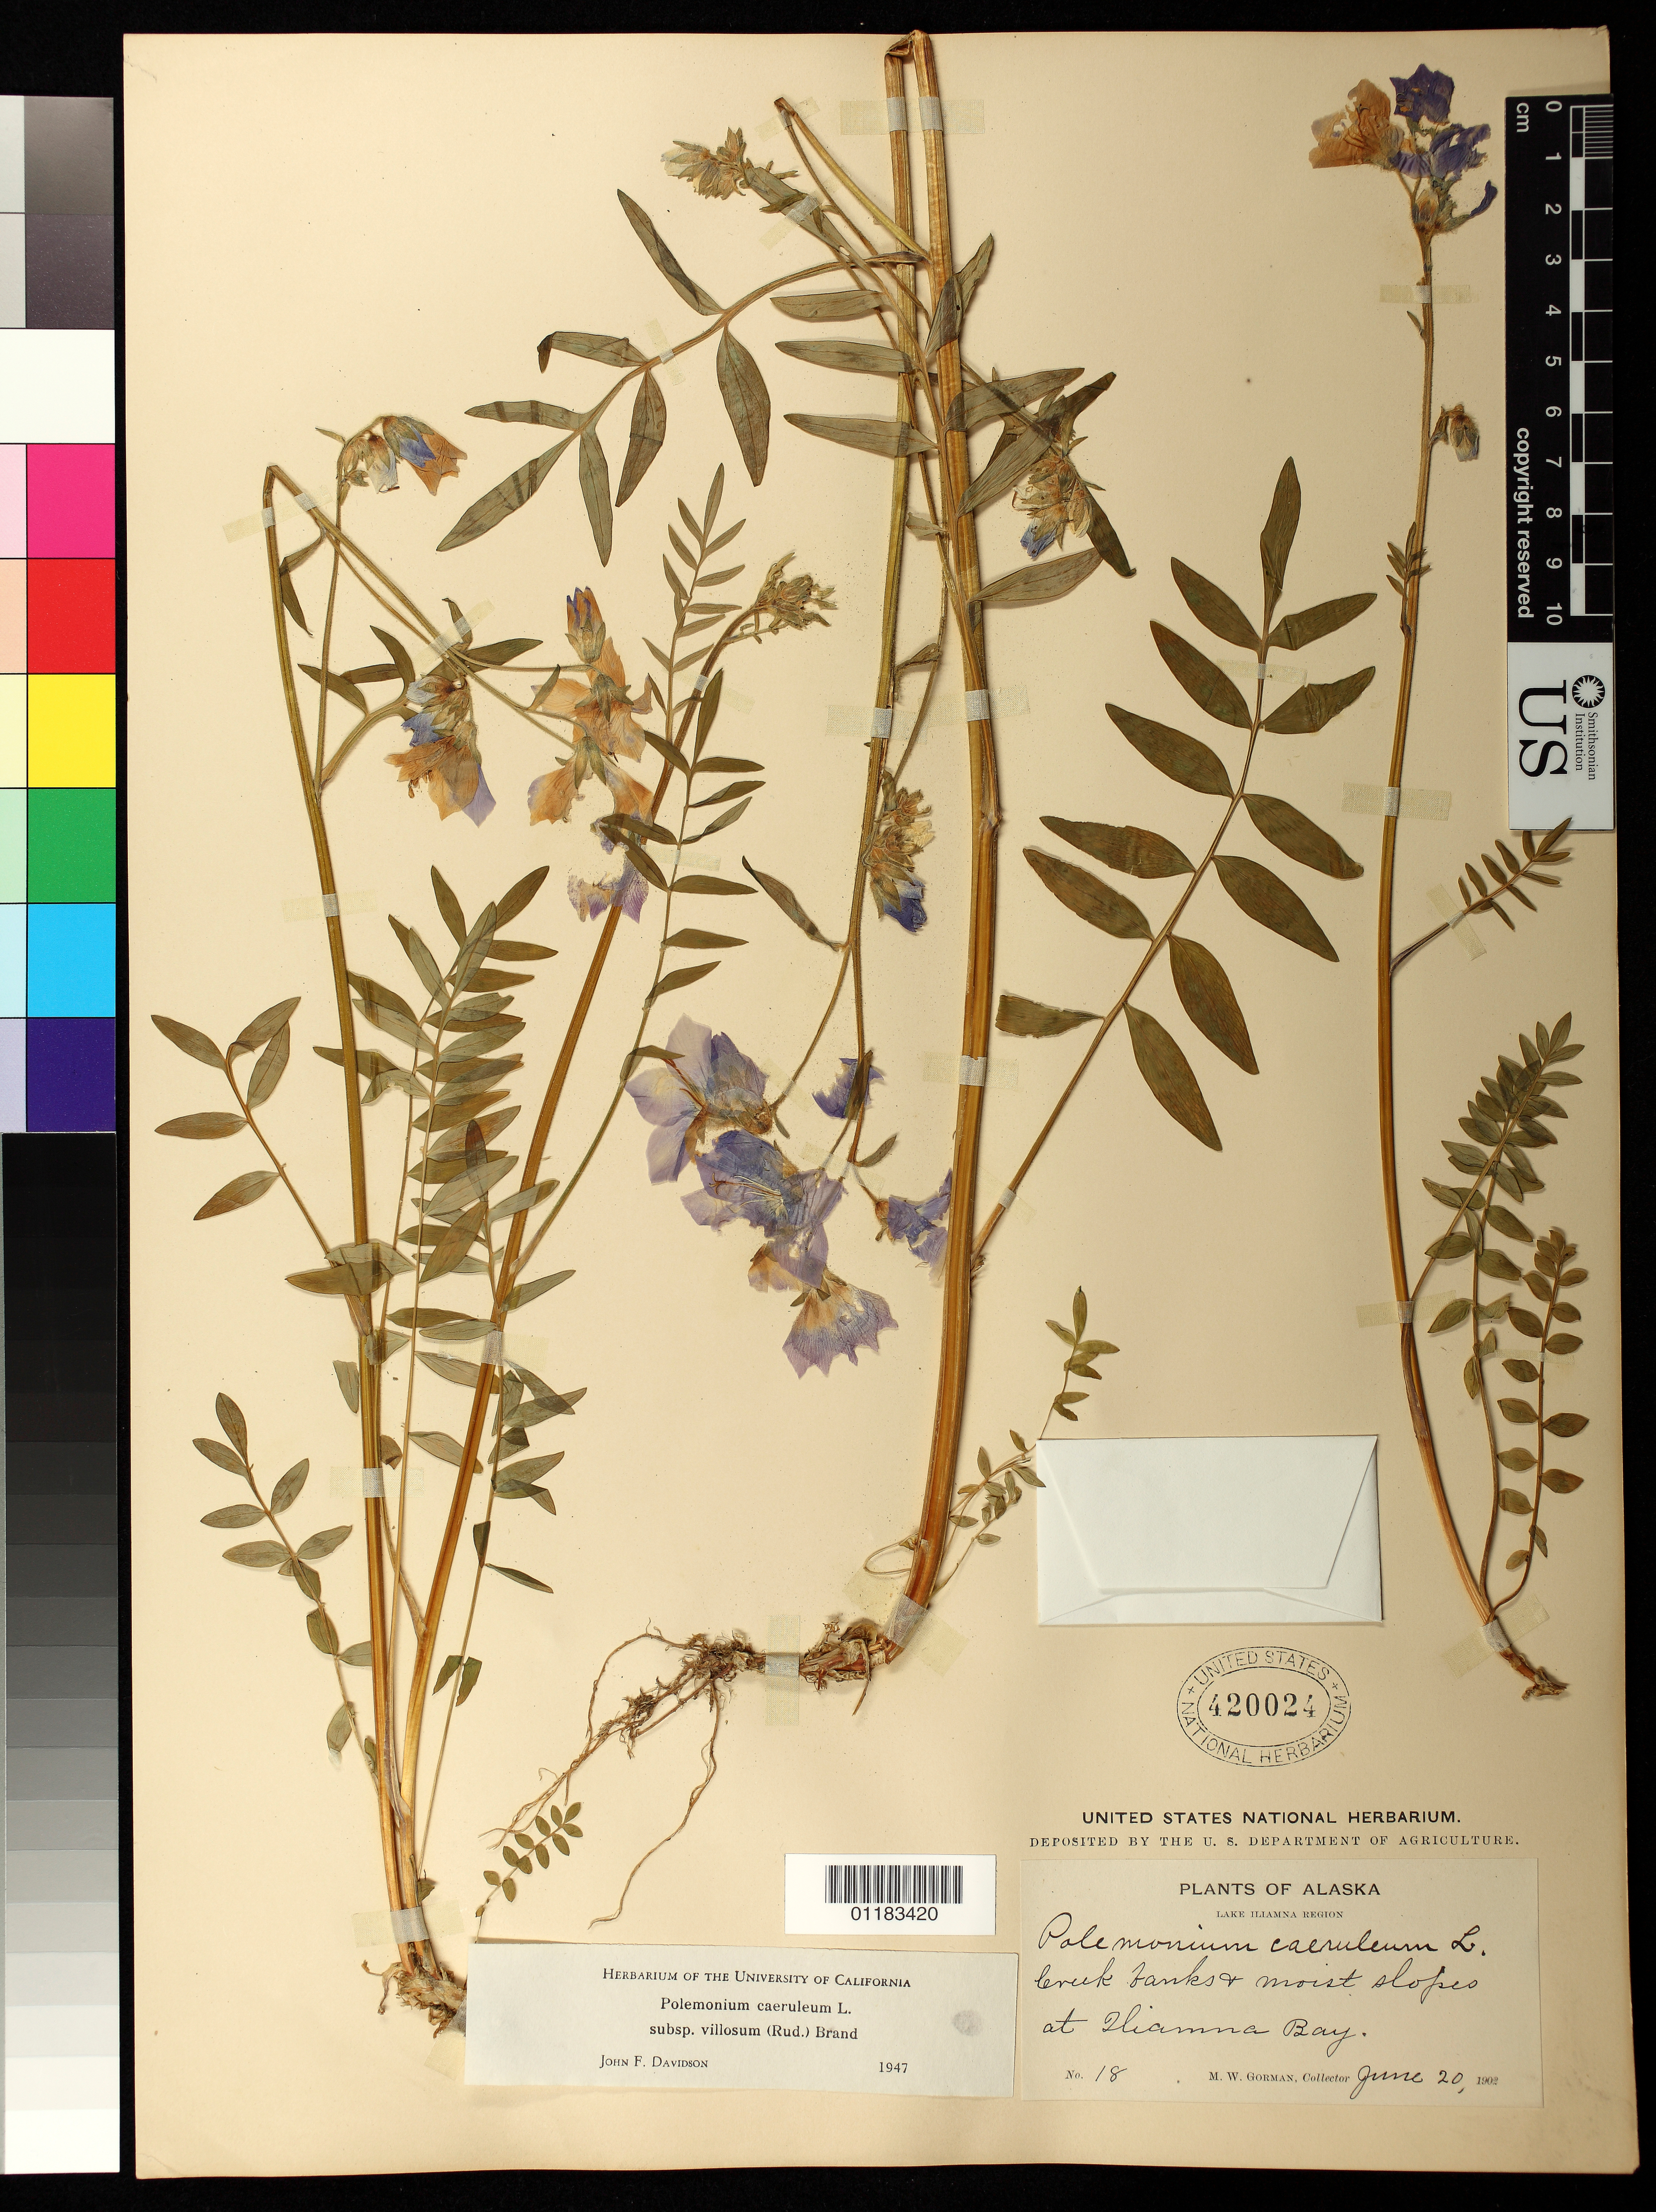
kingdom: Plantae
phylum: Tracheophyta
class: Magnoliopsida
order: Ericales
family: Polemoniaceae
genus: Polemonium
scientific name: Polemonium caeruleum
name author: L.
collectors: M. W. Gorman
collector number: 18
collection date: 1902-06-20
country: United States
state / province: Alaska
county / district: Lake and Peninsula Borough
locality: Creek banks and moist slopes at Iliamna Bay.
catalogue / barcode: US 420024